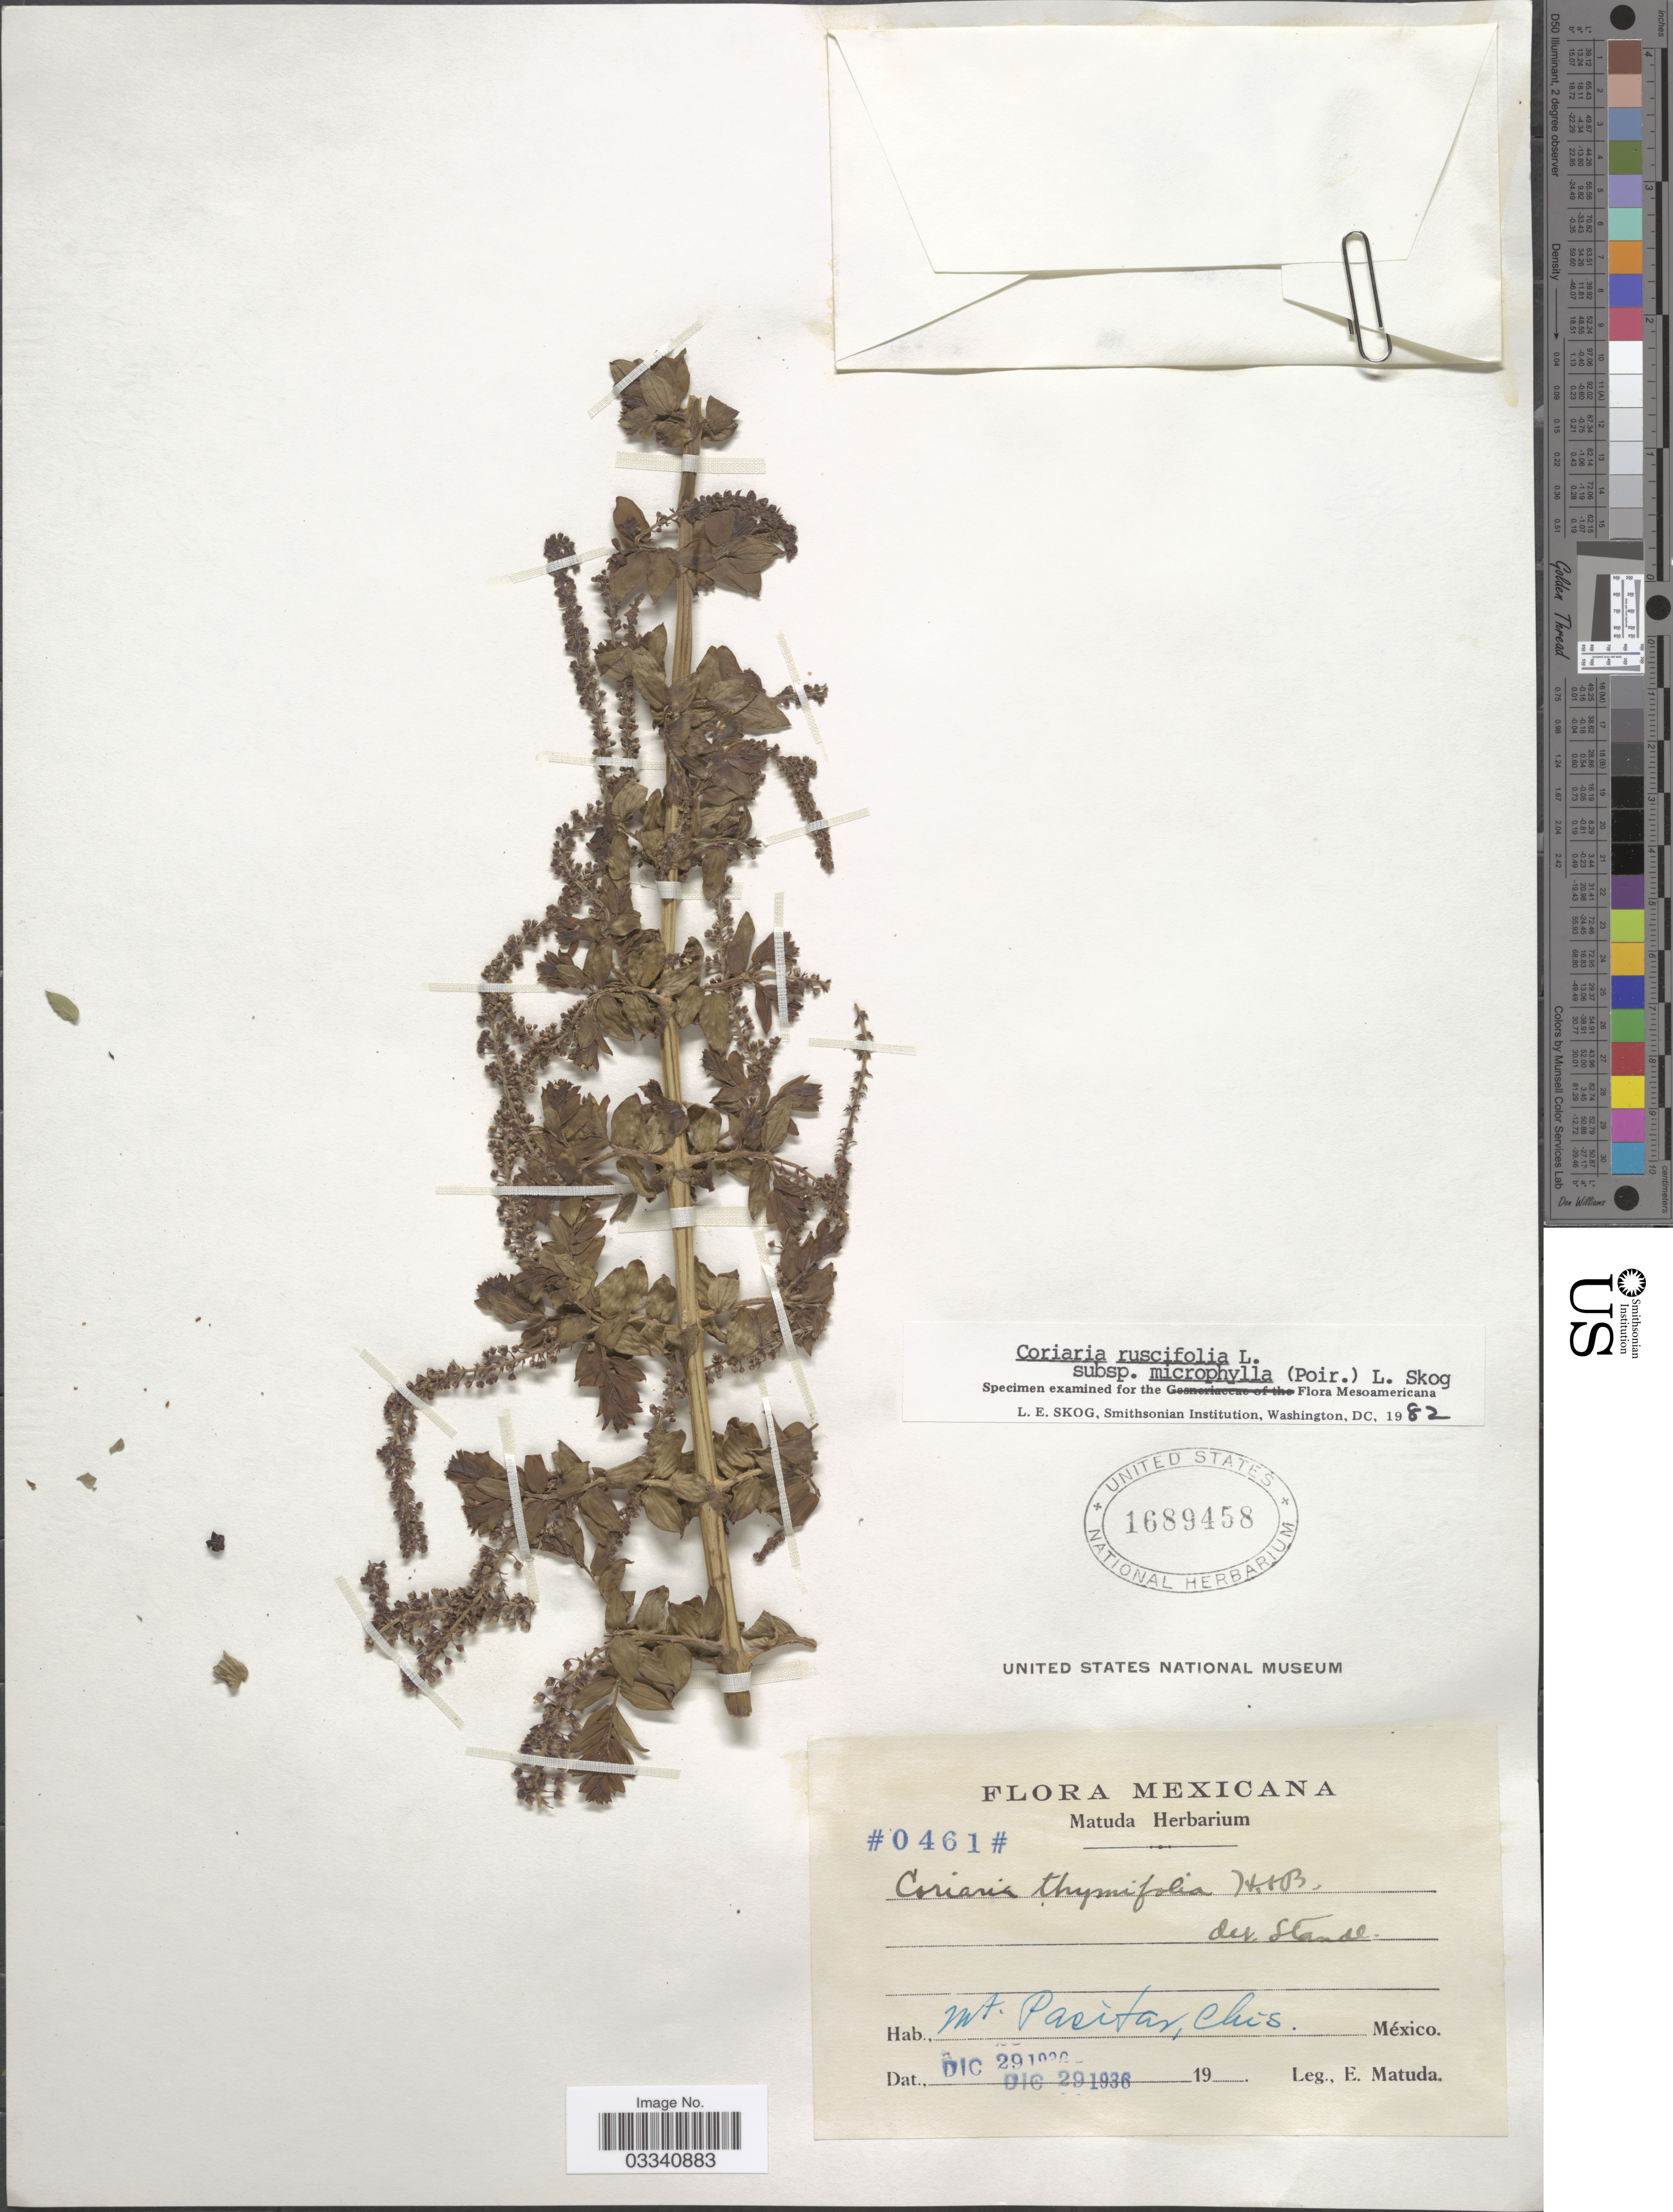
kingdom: Plantae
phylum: Tracheophyta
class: Magnoliopsida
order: Cucurbitales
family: Coriariaceae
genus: Coriaria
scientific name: Coriaria ruscifolia subsp. microphylla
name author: (Poir.) L.E. Skog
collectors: E. Matuda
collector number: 0461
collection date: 1936-12-29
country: Mexico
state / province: Chiapas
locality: Mt. Pasitar.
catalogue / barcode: US 1689458